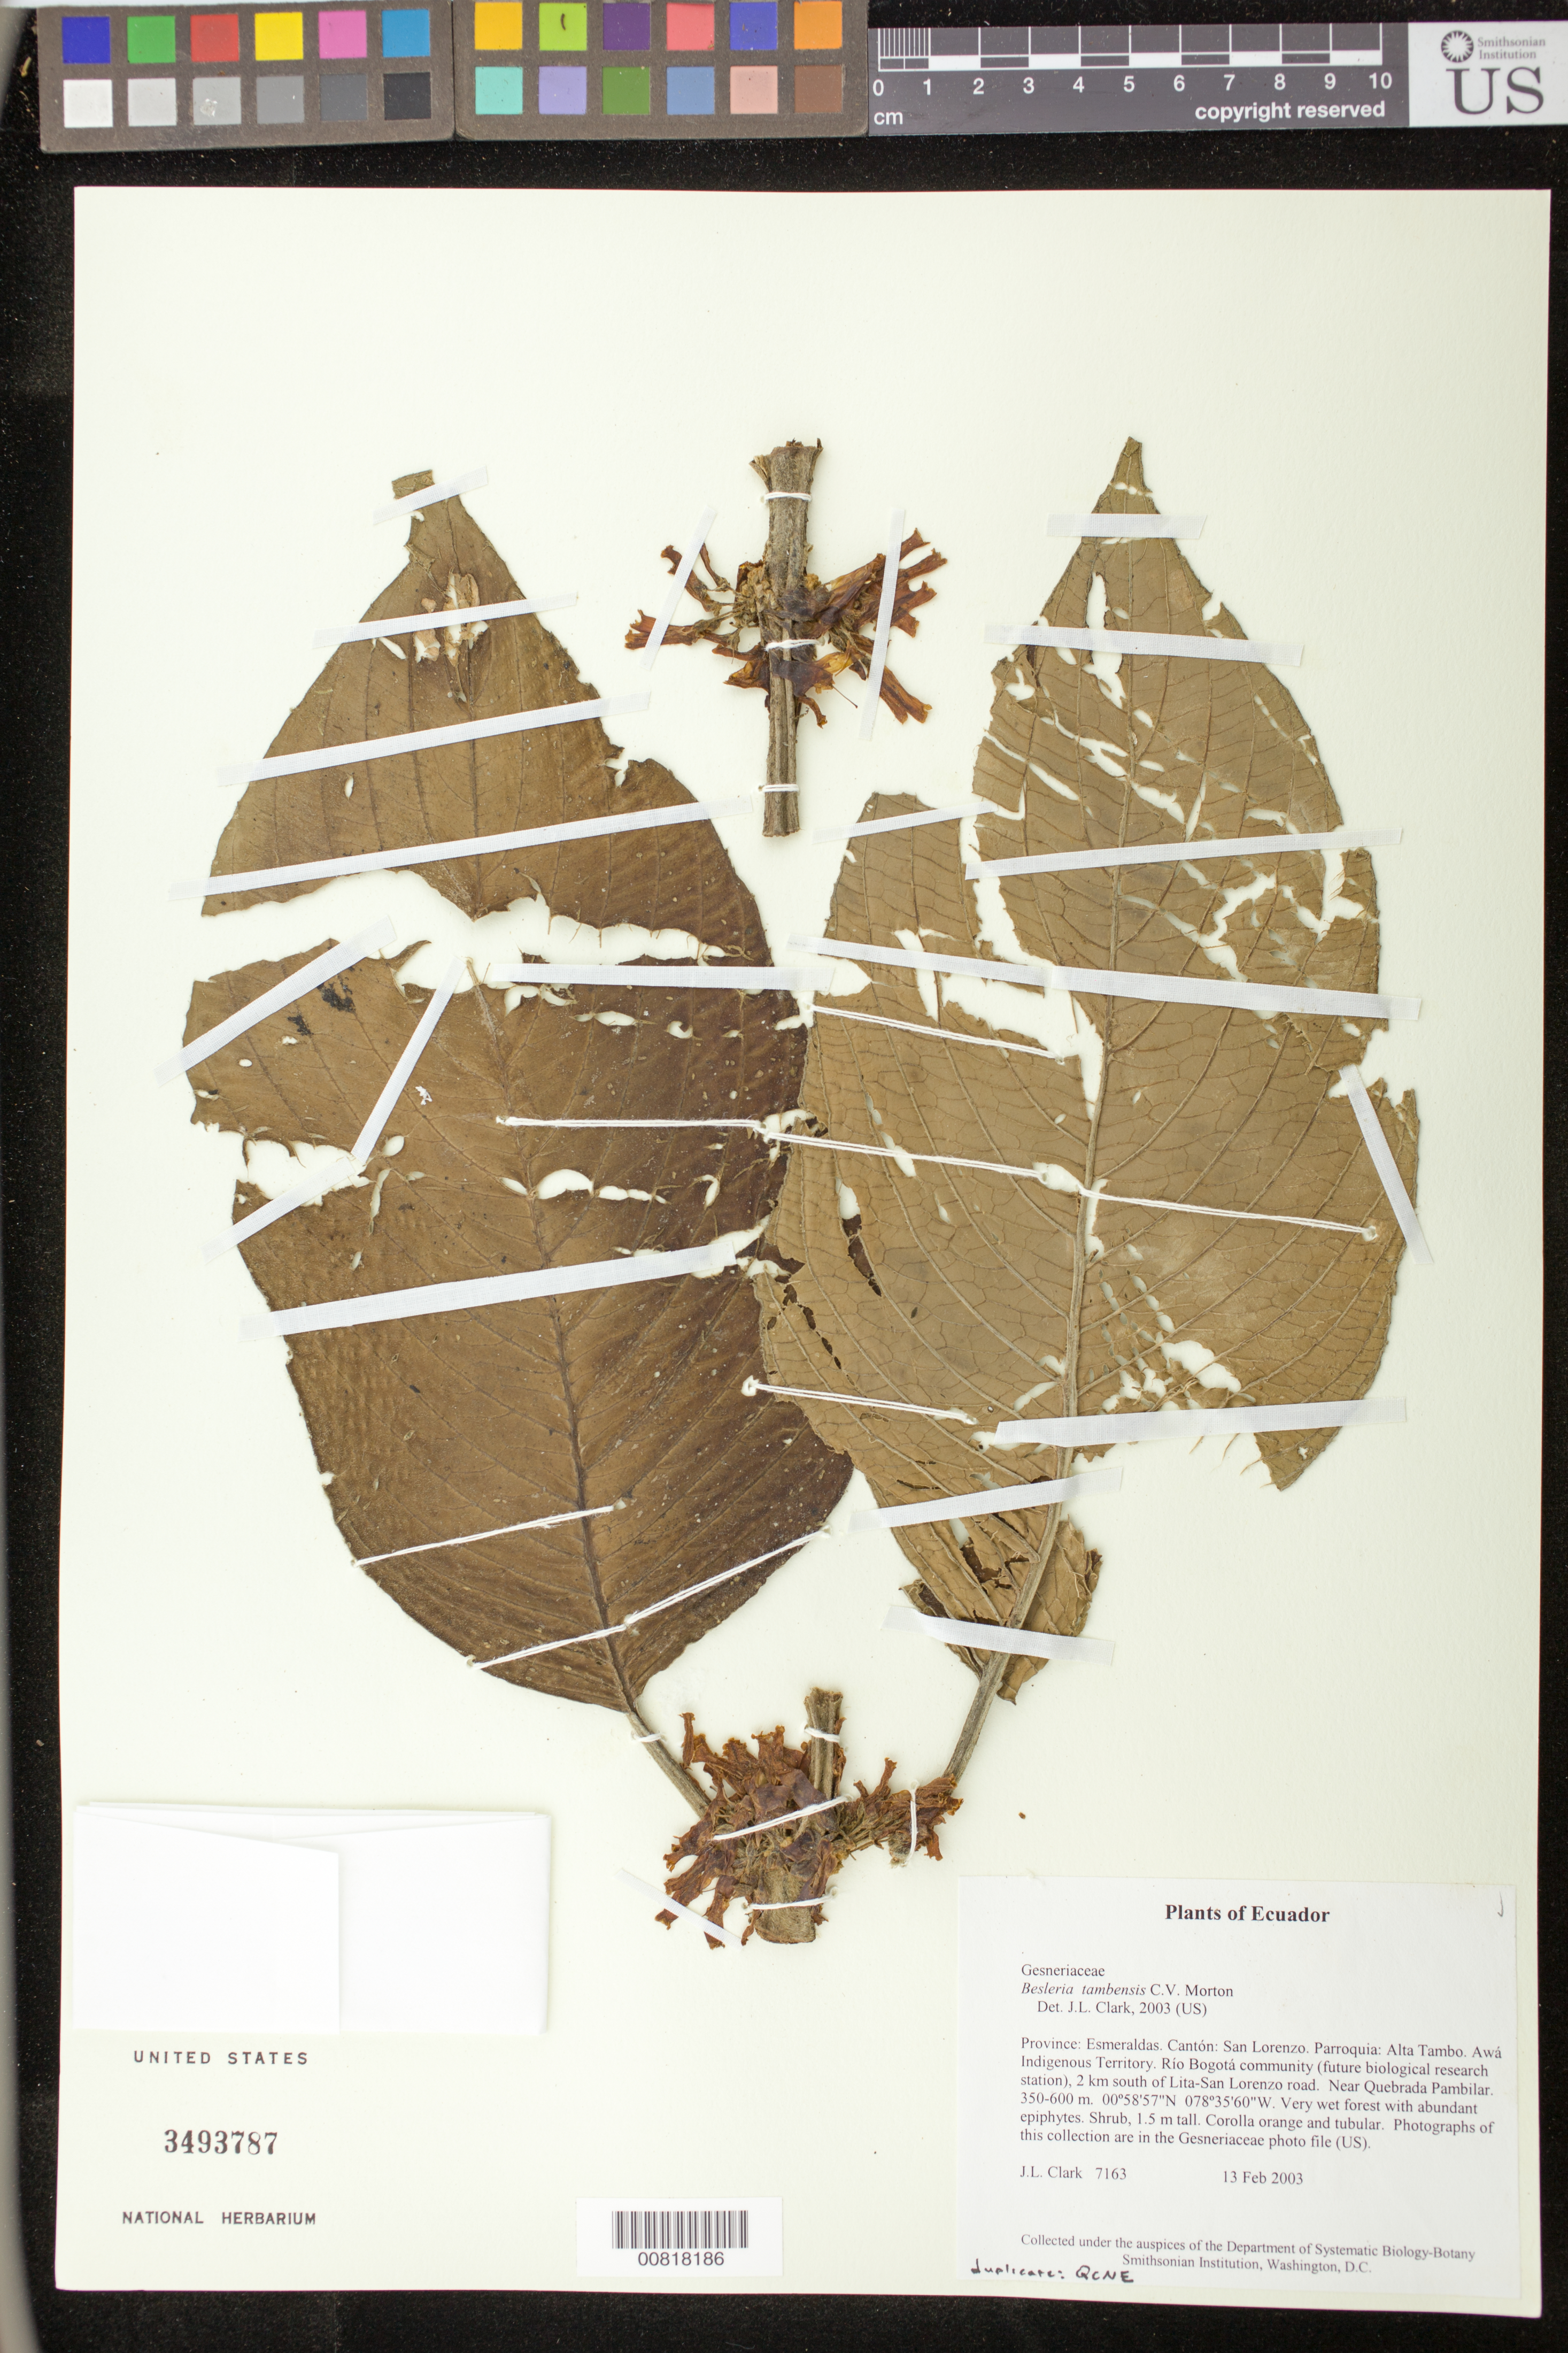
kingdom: Plantae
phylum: Tracheophyta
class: Magnoliopsida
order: Lamiales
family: Gesneriaceae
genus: Besleria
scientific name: Besleria tambensis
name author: C.V. Morton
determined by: Clark, J. L., (SEL), The Marie Selby Botanical Garden (UNITED STATES)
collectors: J. L. Clark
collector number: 7163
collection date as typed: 13 Feb 2003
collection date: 2003-02-13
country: Ecuador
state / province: Esmeraldas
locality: San Lorenzo. Parroquia: Alta Tambo. Awá Indigenous Territory. Río Bogotá community (future biological research station), 2 km south of Lita-San Lorenzo road. Near Quebrada Pambilar.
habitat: Very wet forest with abundant epiphytes.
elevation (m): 350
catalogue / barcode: US 3493787